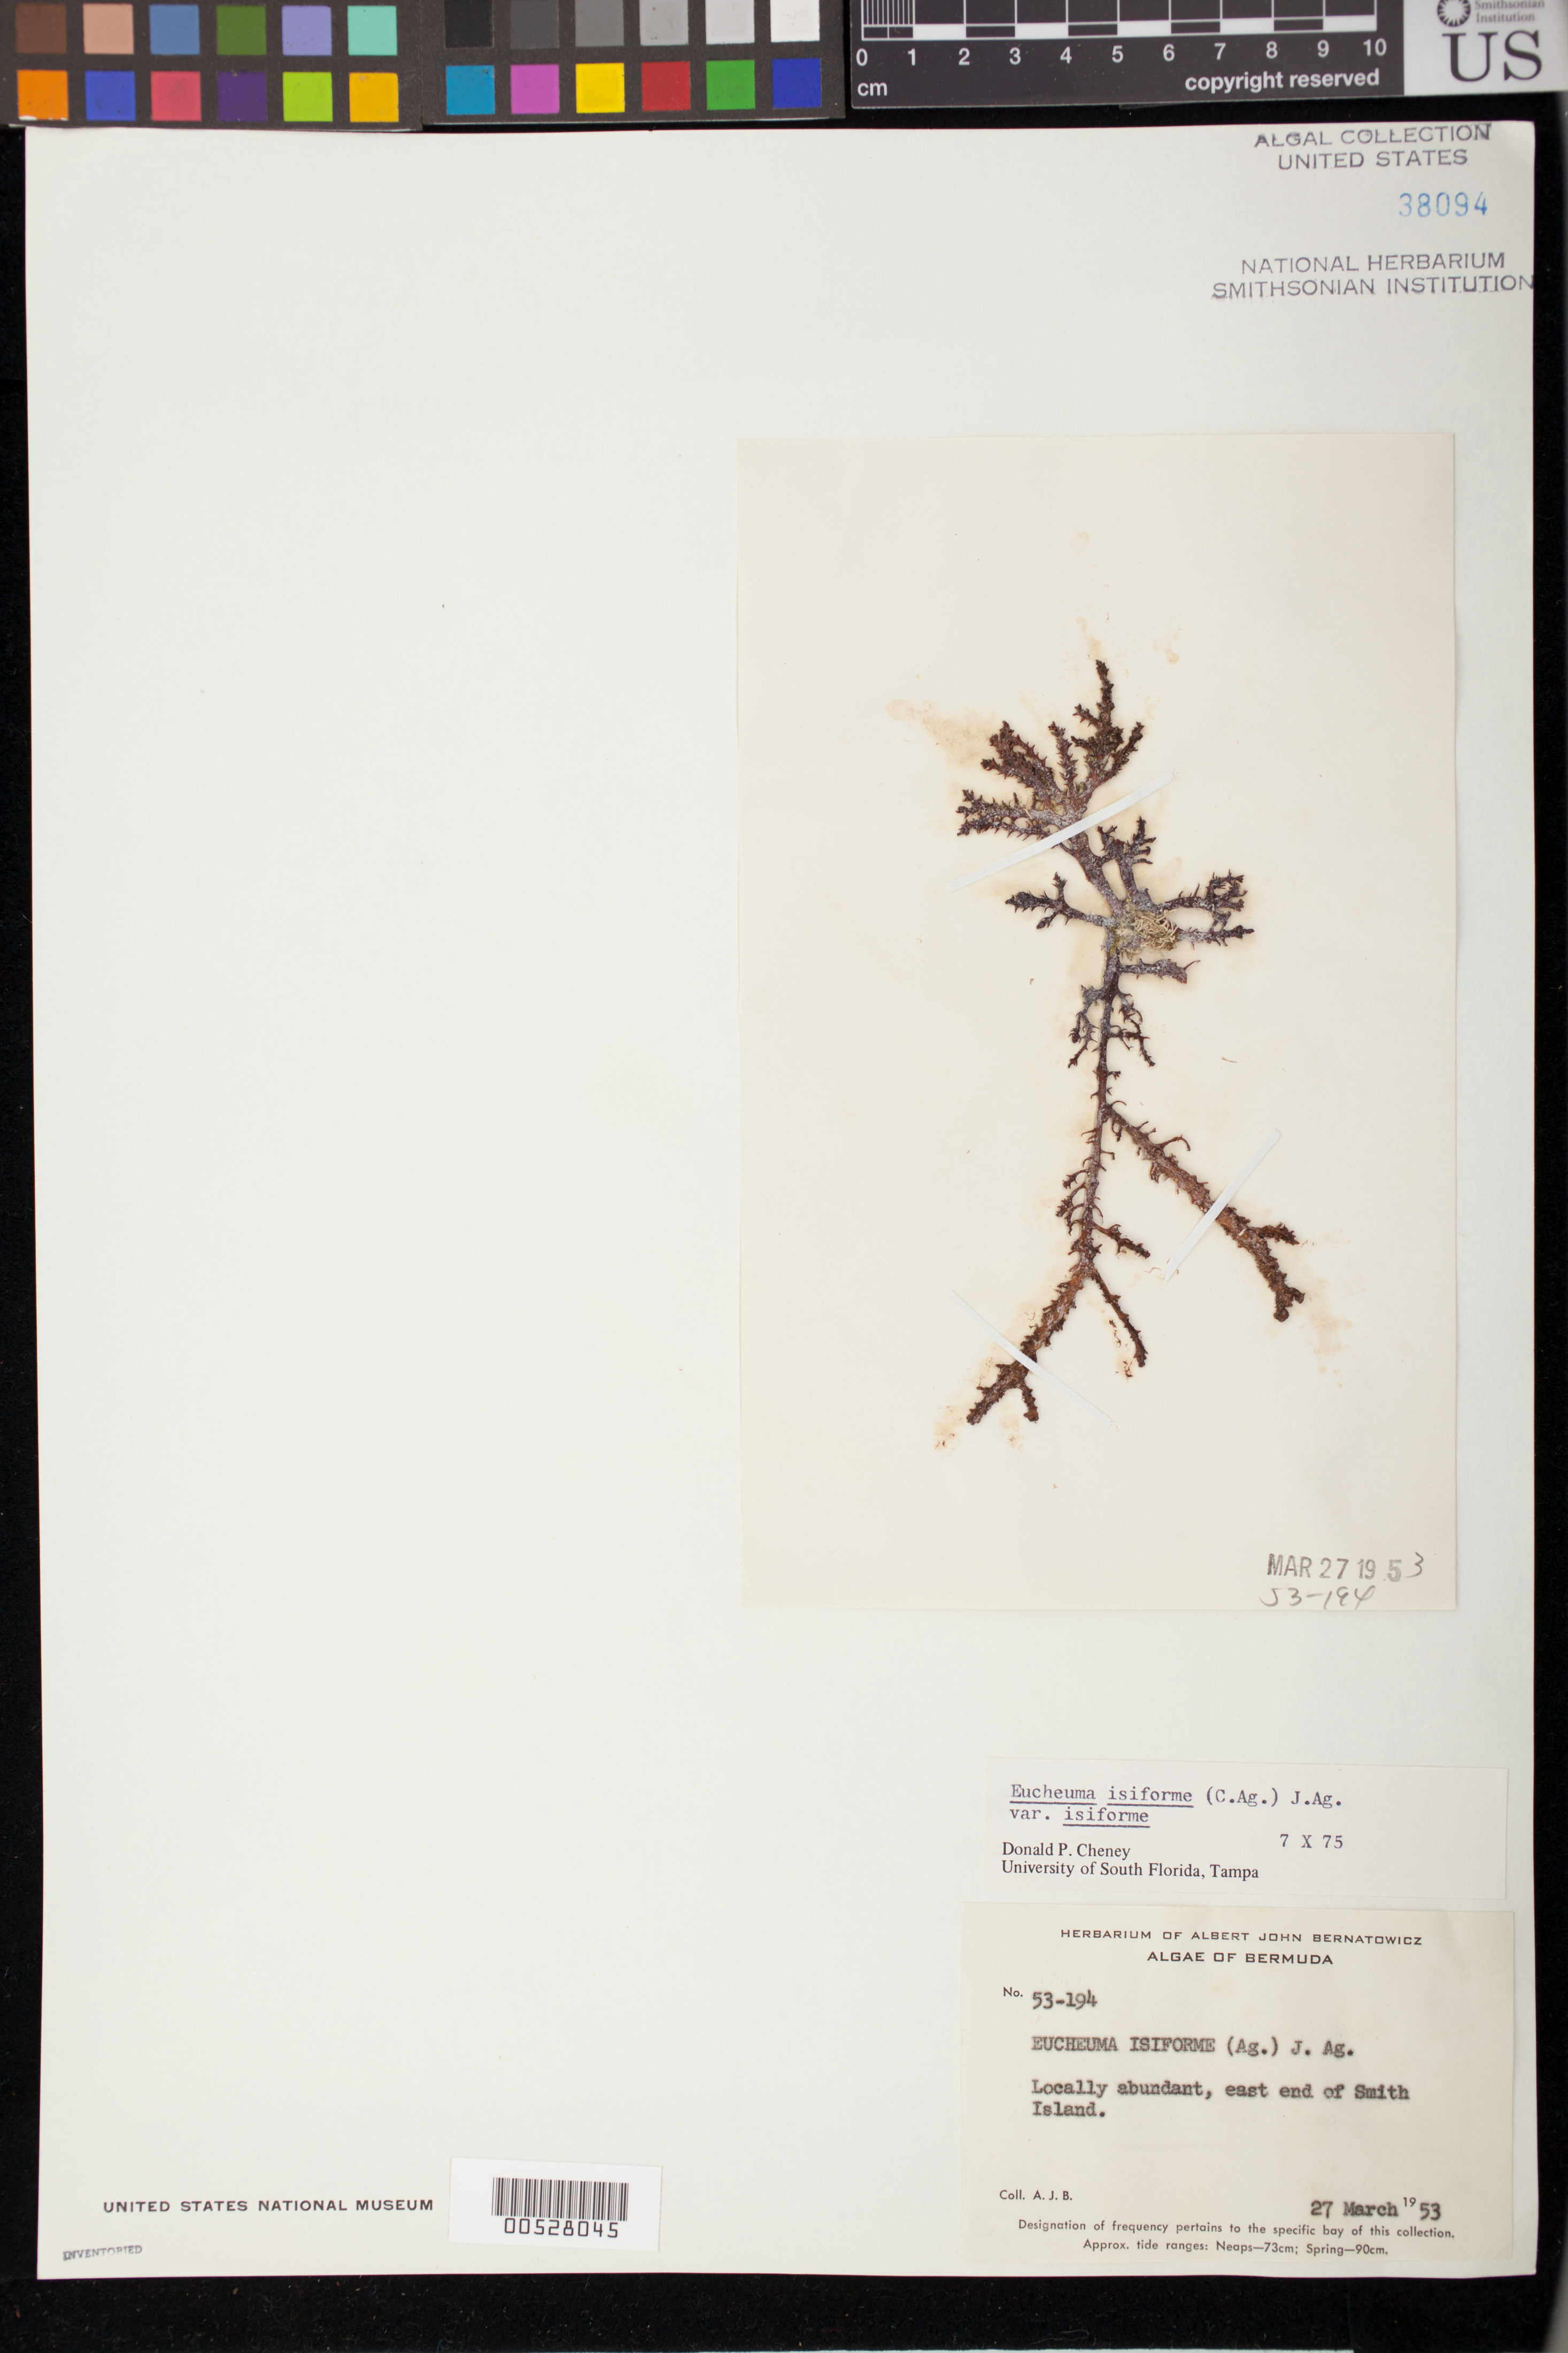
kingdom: Plantae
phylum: Rhodophyta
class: Florideophyceae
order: Gigartinales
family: Solieriaceae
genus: Eucheumatopsis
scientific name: Eucheumatopsis isiformis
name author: (C. Agardh) M.L. Núñez-Resendiz et al.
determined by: Algae name updating Project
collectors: A. Bernatowicz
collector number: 53-194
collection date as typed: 27 Mar 1953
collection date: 1953-03-27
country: Bermuda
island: Smith's Island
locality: East end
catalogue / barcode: US 38094